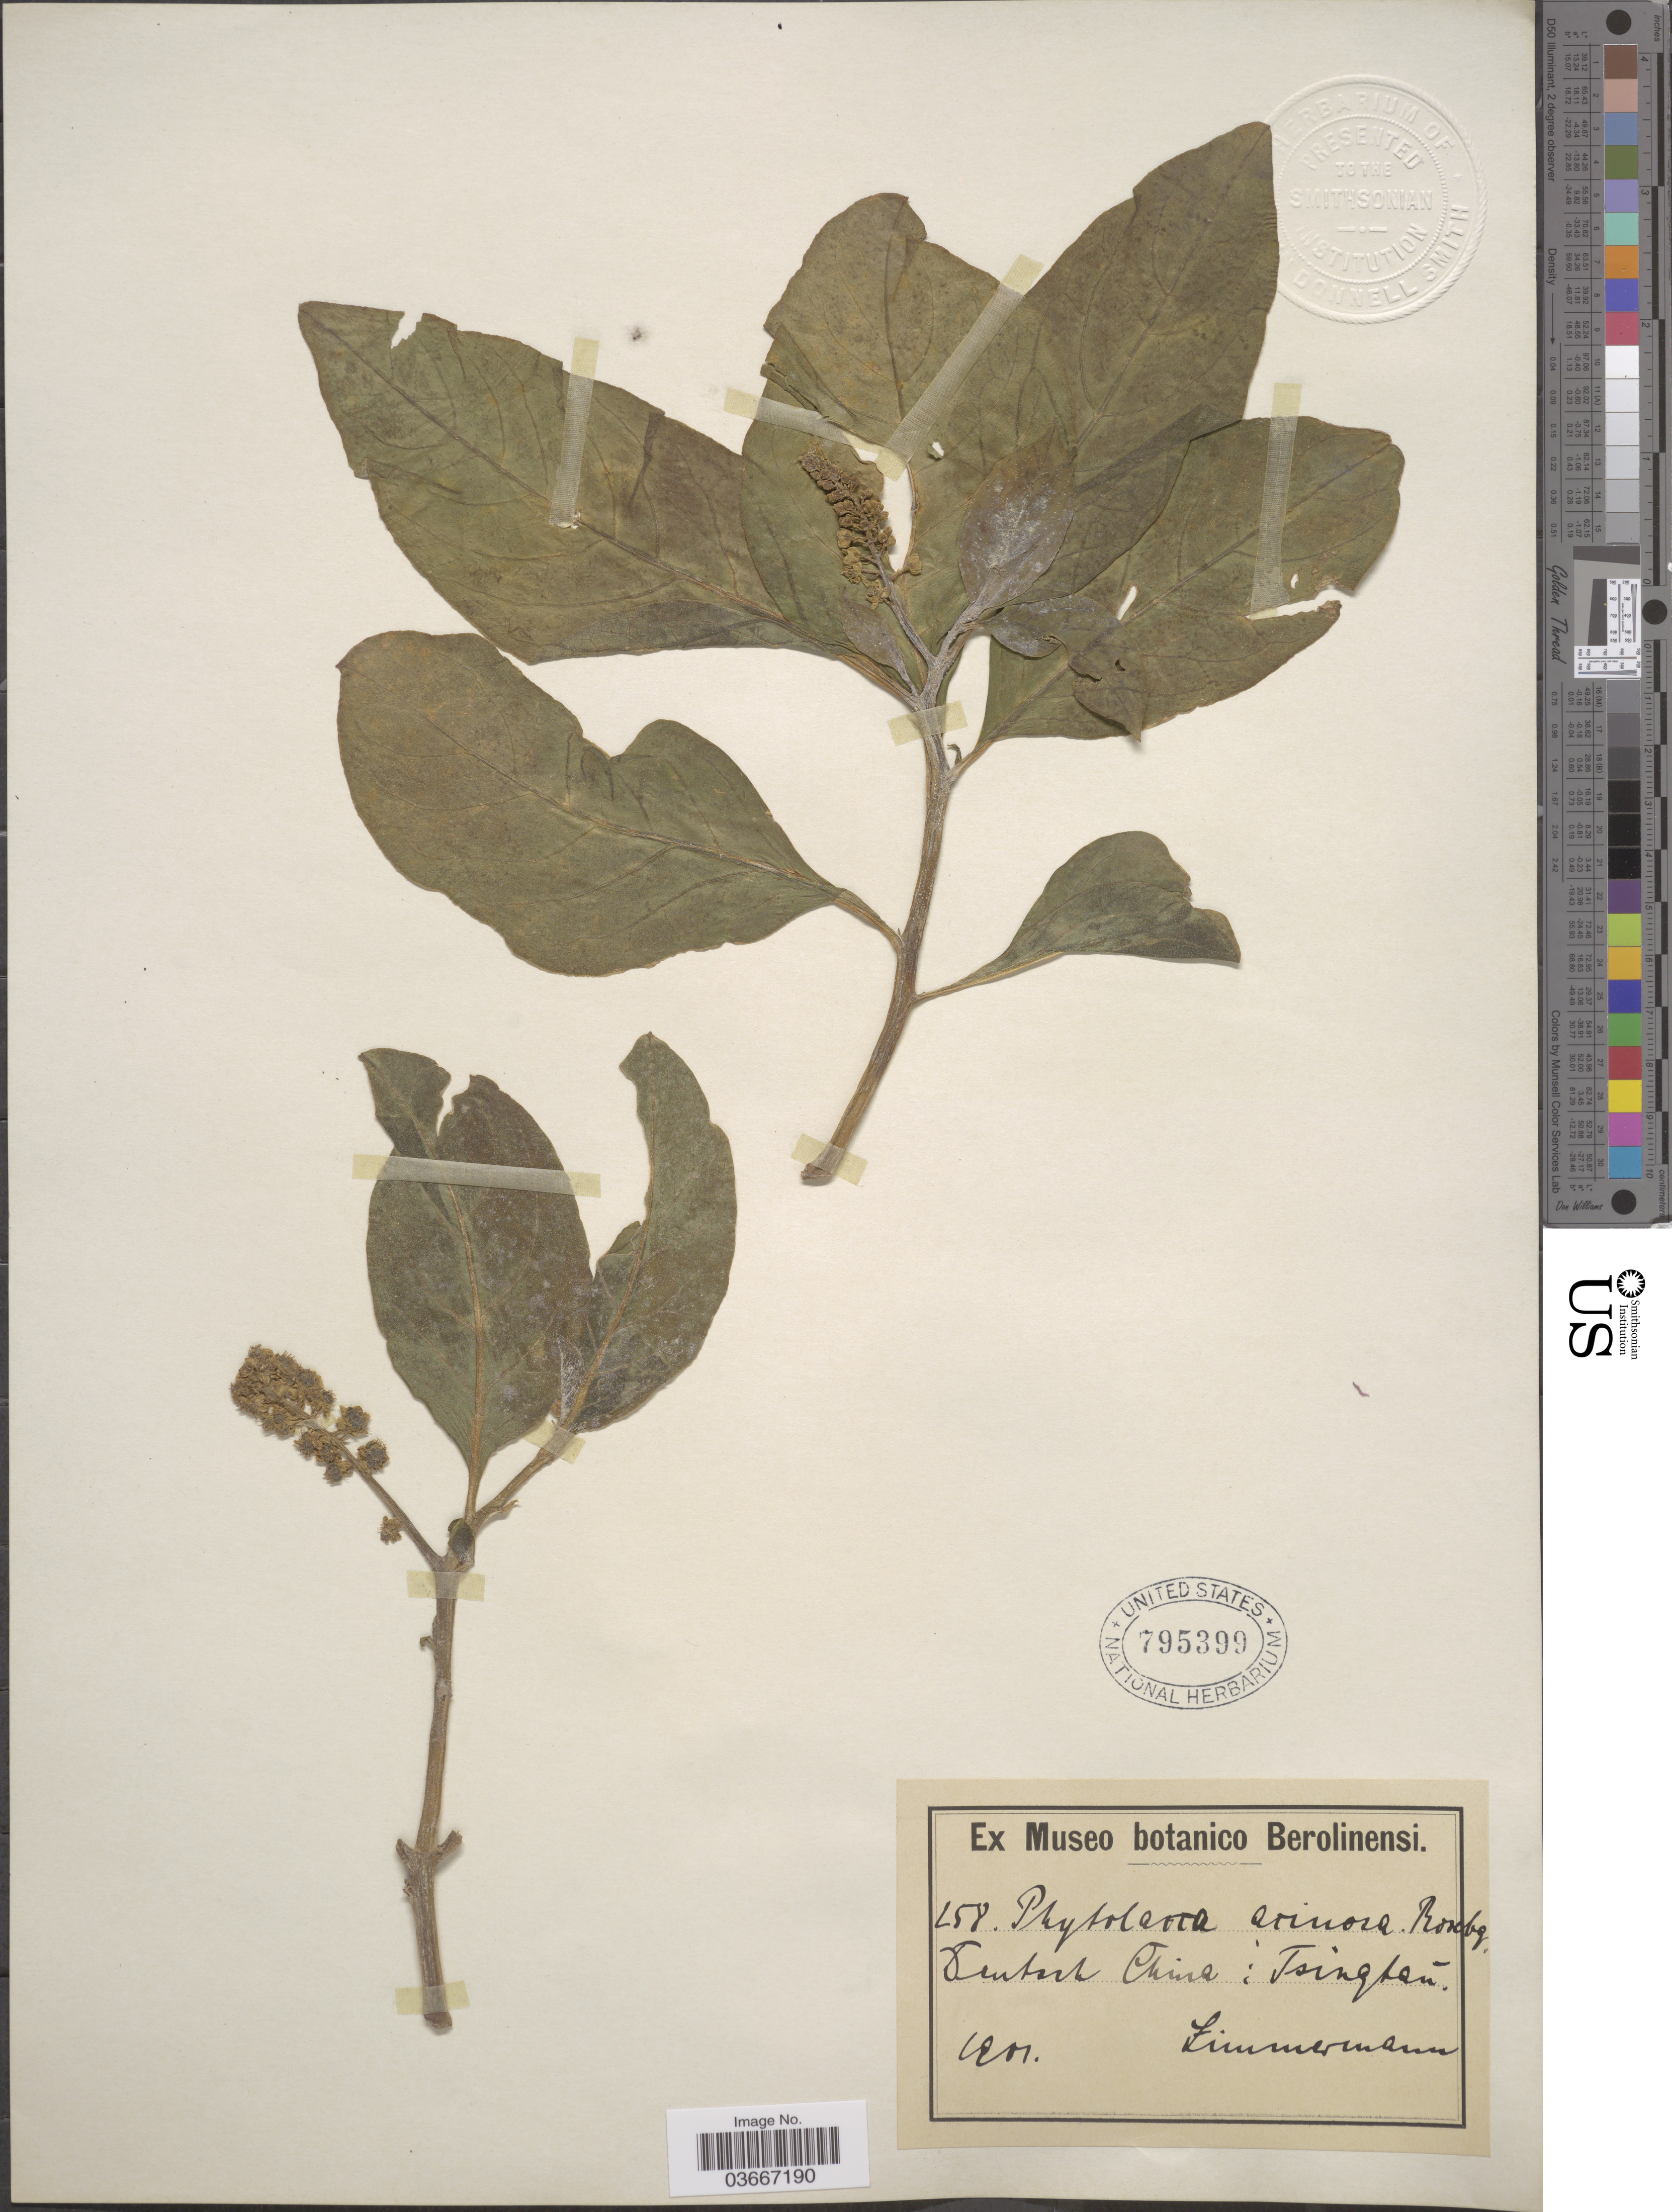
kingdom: Plantae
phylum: Tracheophyta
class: Magnoliopsida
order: Caryophyllales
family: Phytolaccaceae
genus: Phytolacca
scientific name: Phytolacca acinosa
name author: Roxb.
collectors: -- Zimmerman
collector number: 258*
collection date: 1901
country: China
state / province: Qinghai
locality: Central China: Tsingtau.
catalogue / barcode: US 795399